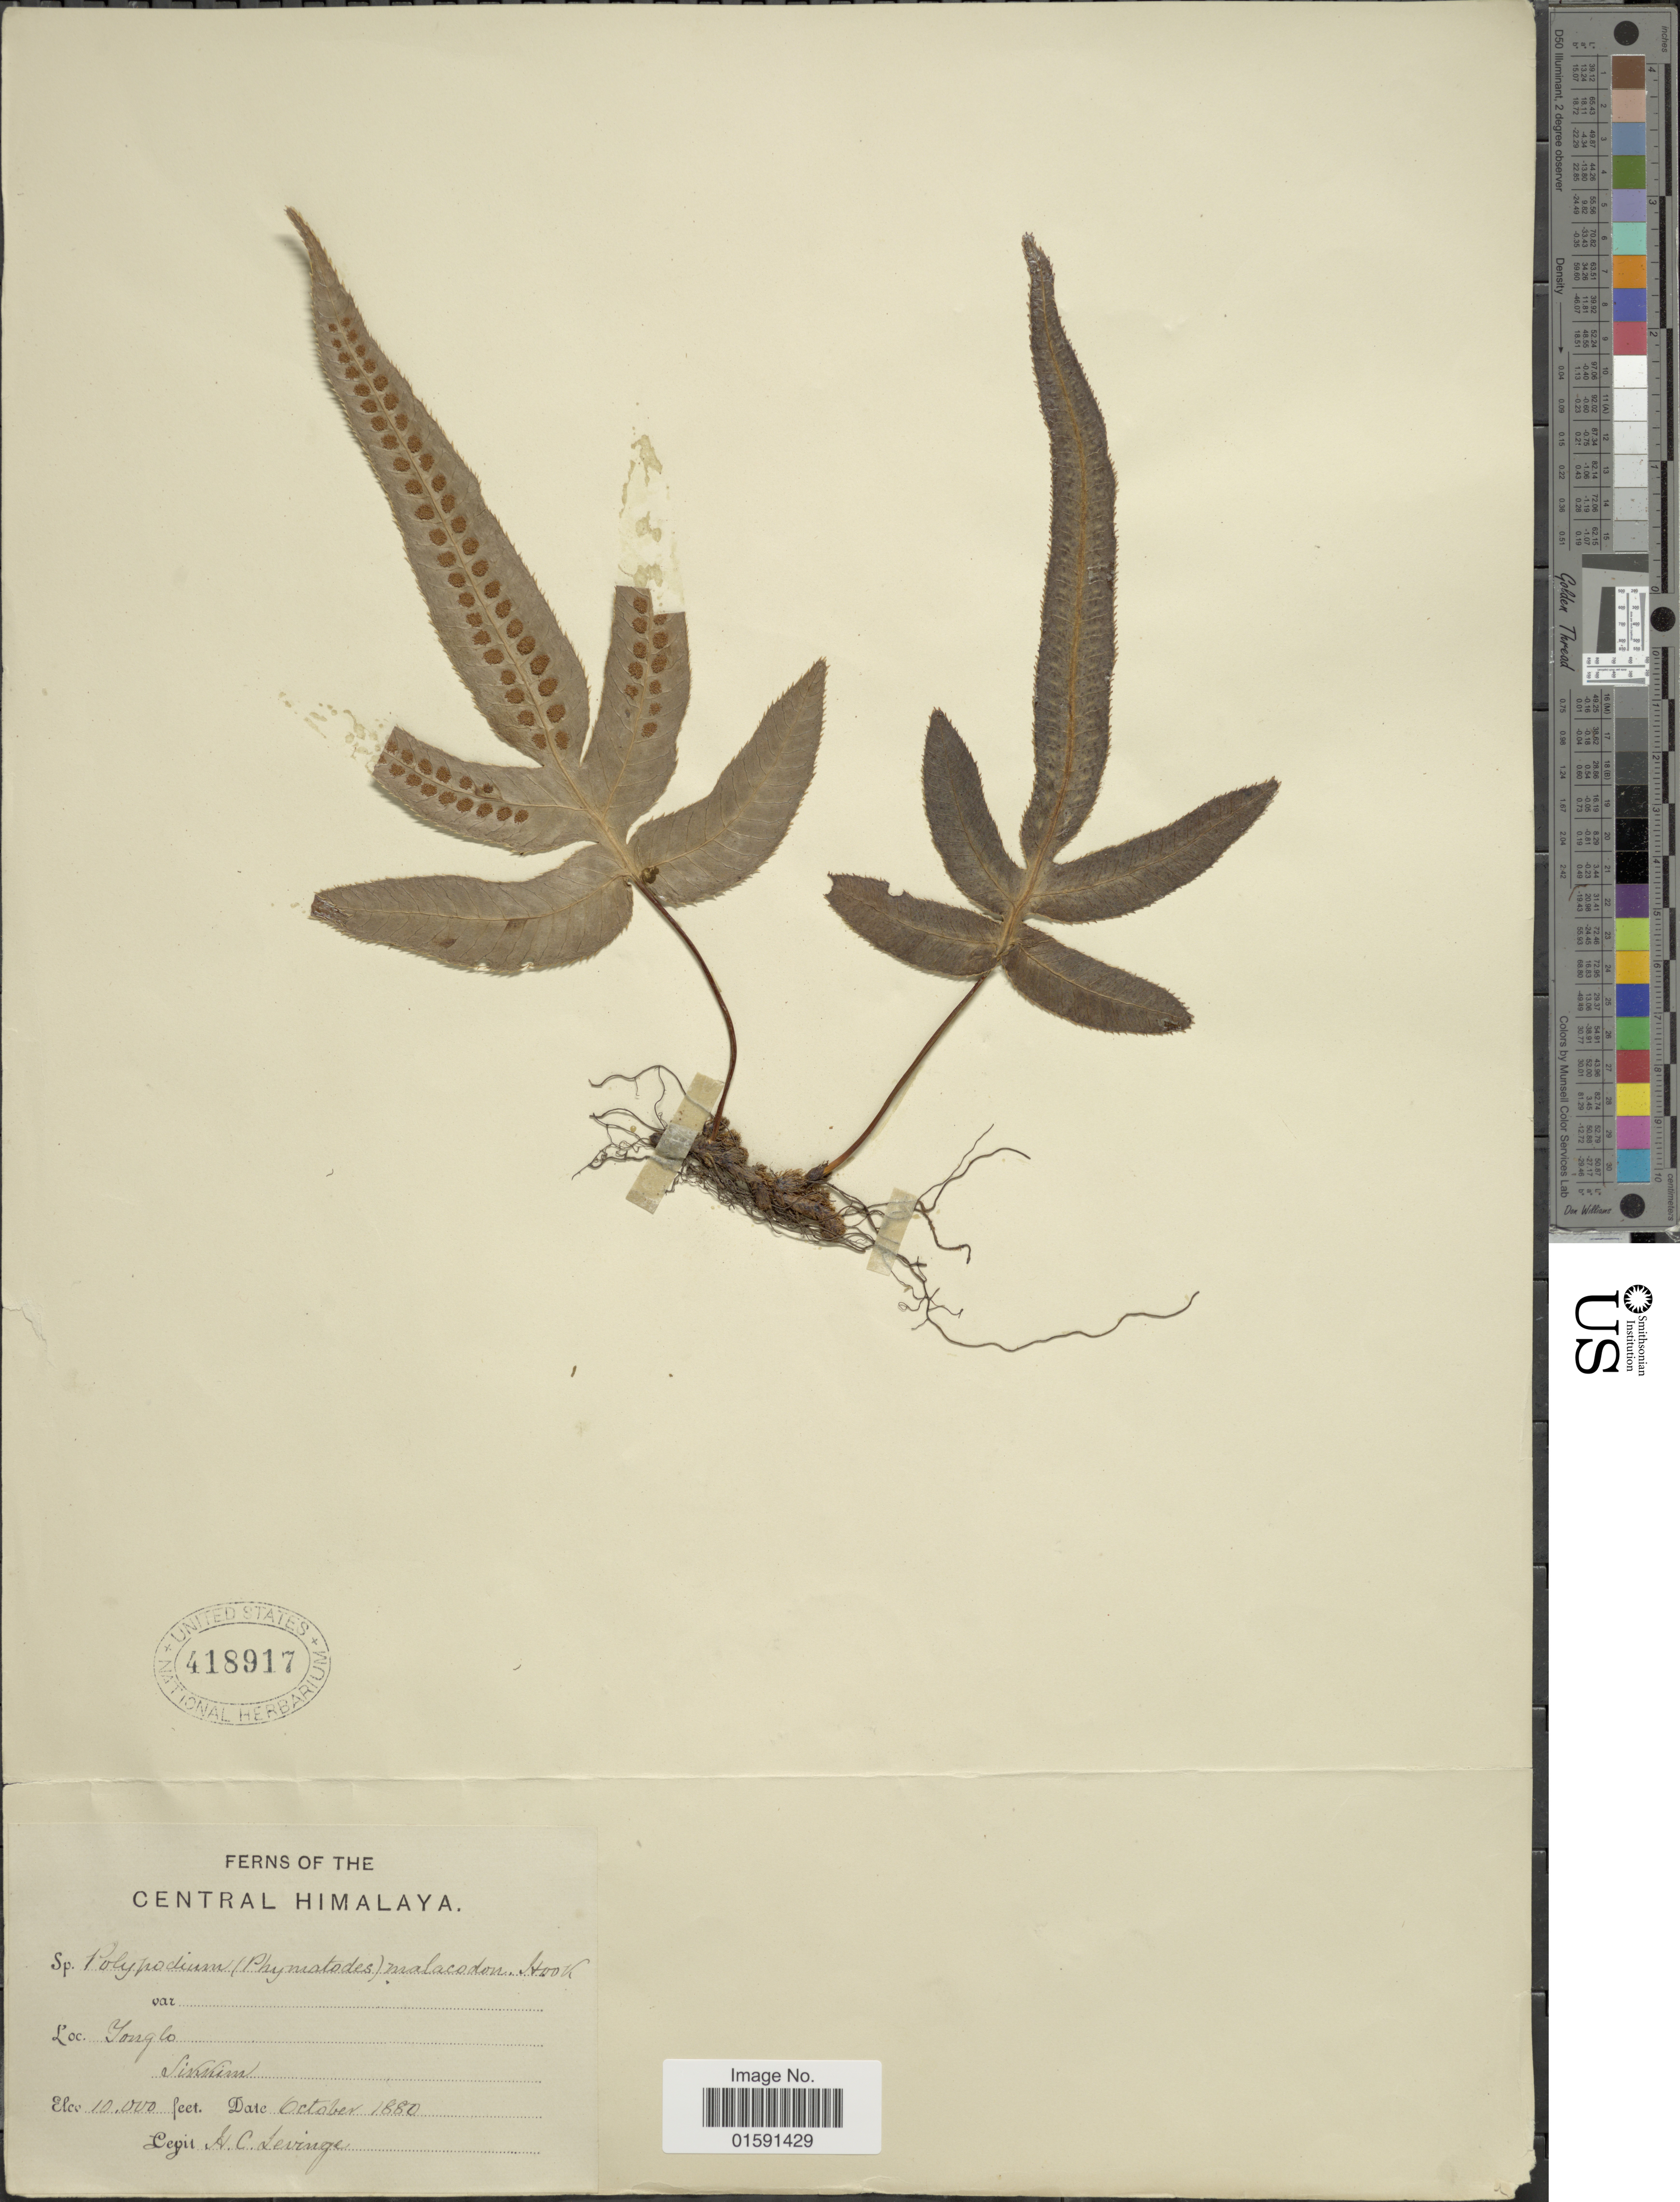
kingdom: Plantae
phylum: Tracheophyta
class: Polypodiopsida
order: Polypodiales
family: Polypodiaceae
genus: Selliguea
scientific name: Selliguea malacodon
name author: (Hook.) S. L. Yu et al.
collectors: H. Levinge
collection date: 1880-10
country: India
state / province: Sikkim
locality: Tonglo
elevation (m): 3048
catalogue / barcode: US 418917